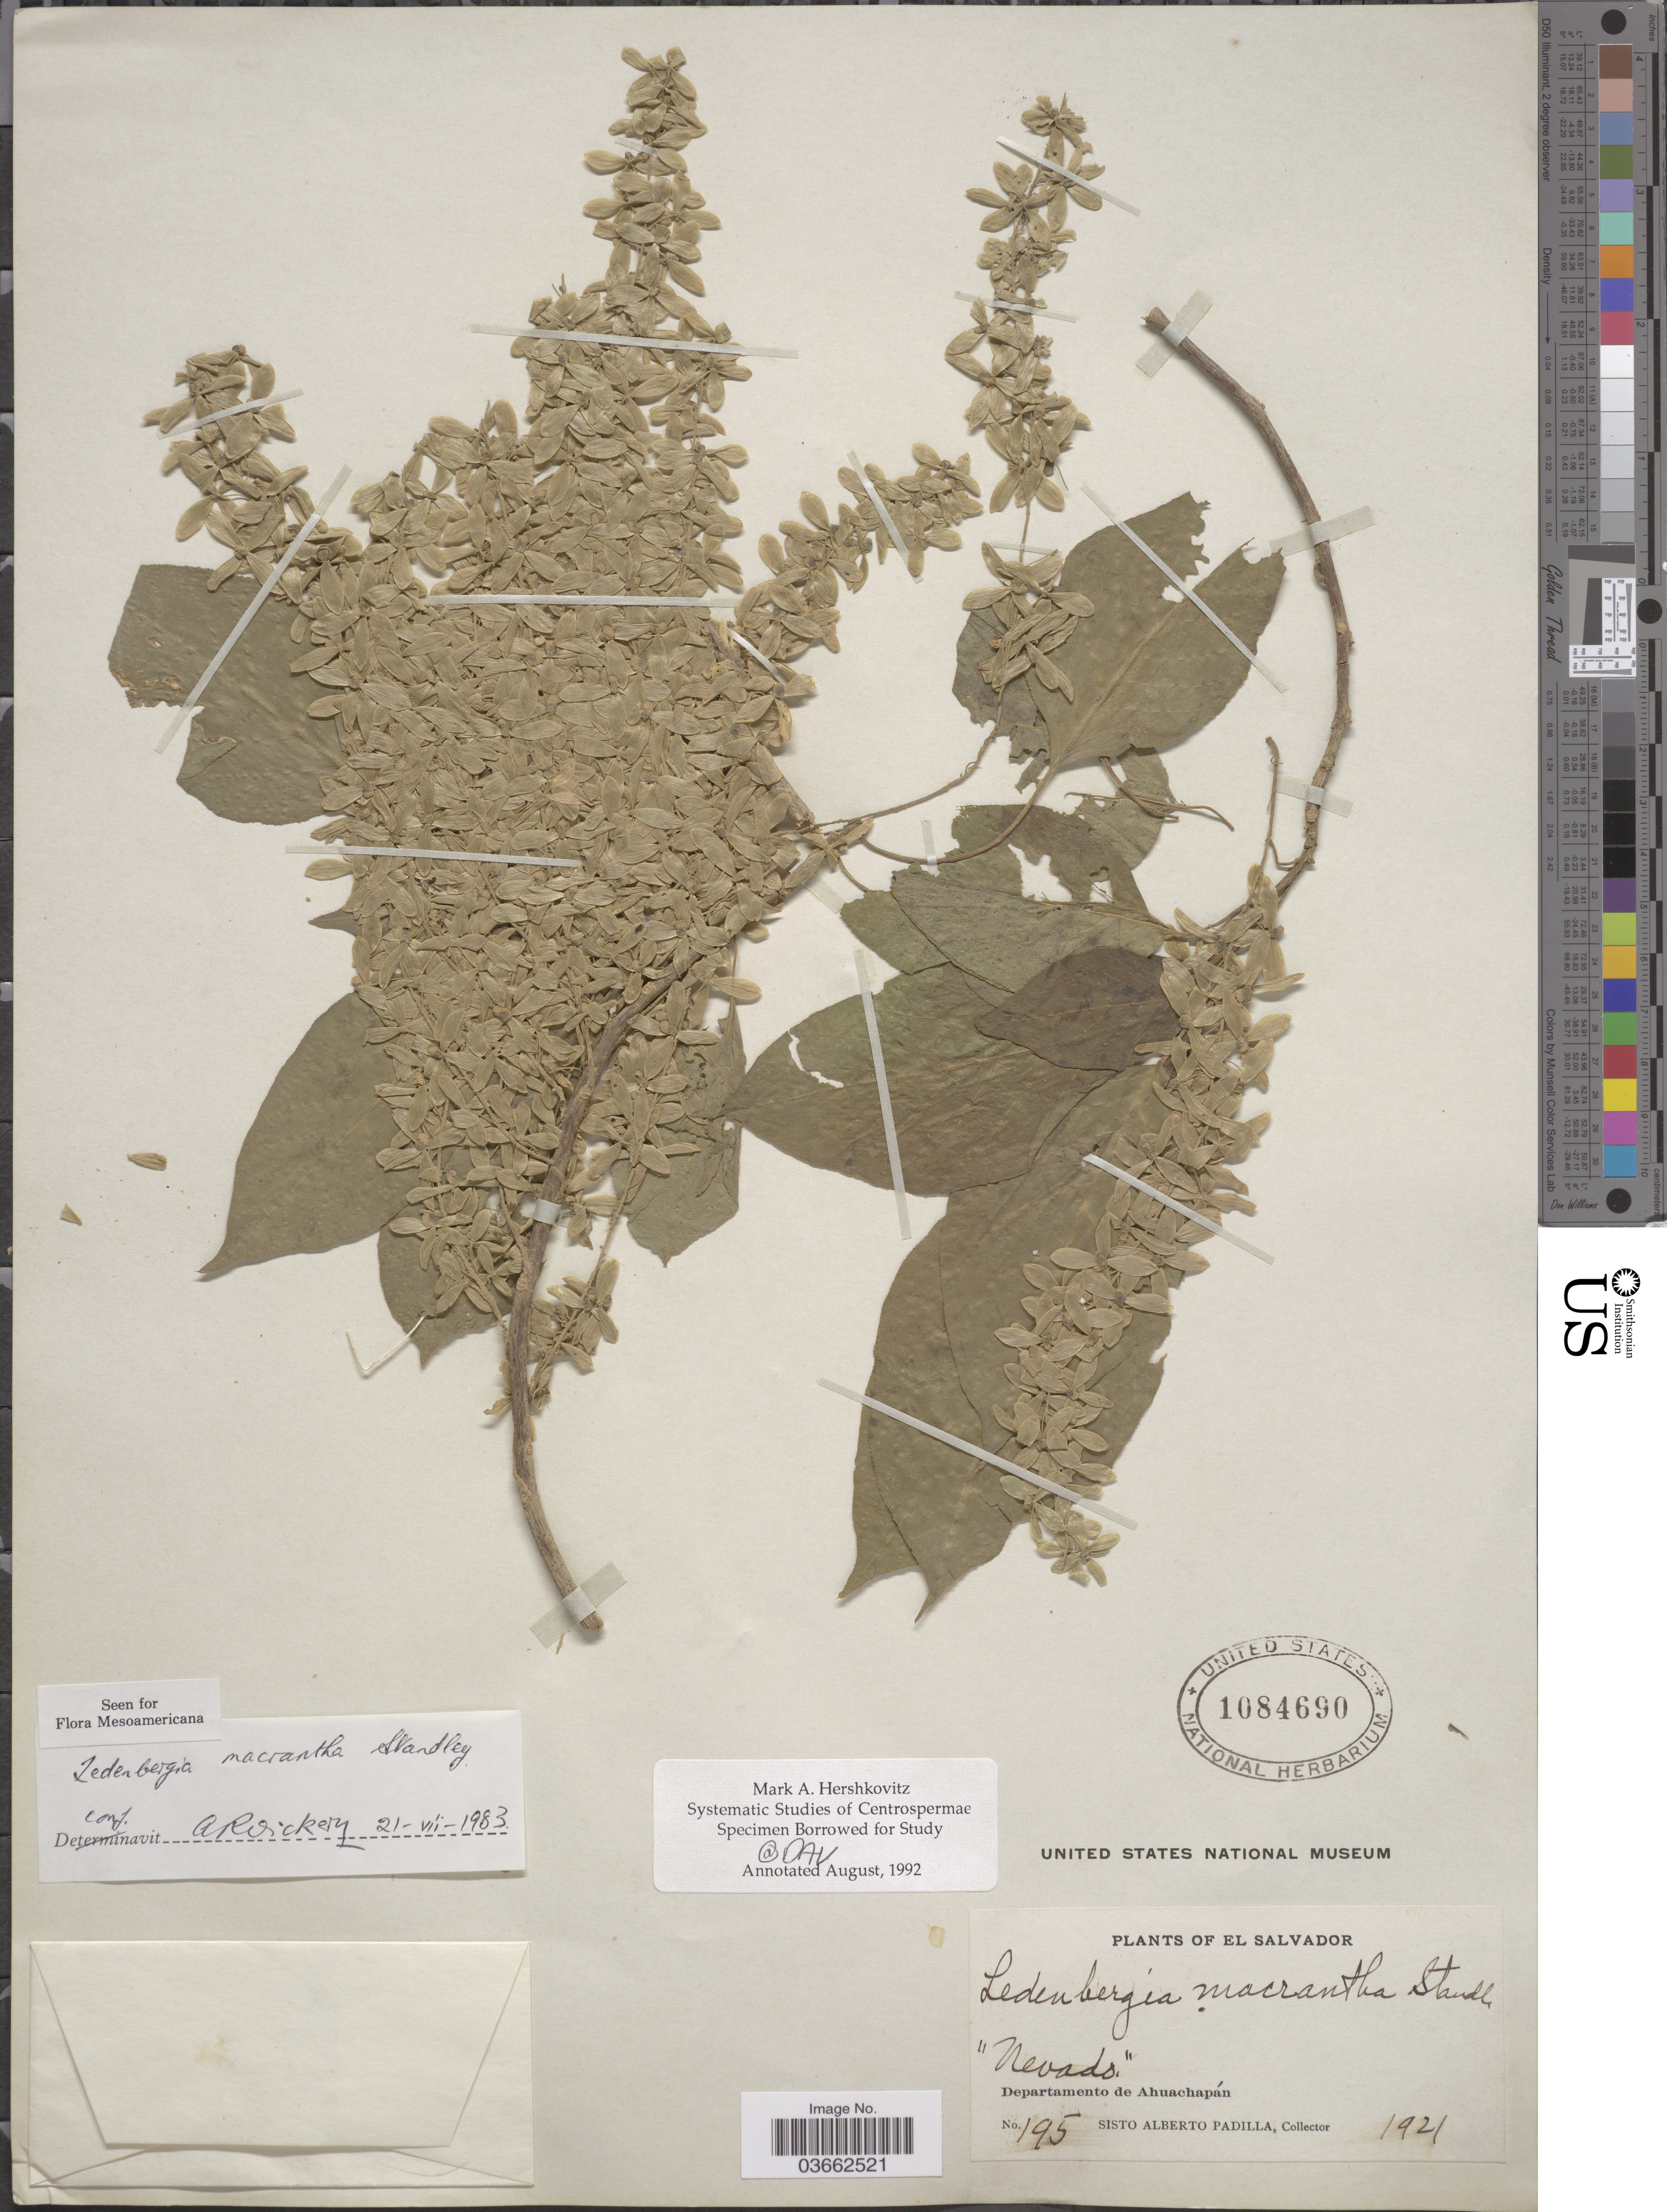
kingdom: Plantae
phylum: Tracheophyta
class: Magnoliopsida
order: Caryophyllales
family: Phytolaccaceae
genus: Flueckigera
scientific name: Flueckigera macrantha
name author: (Standl.) P. Wilson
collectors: S. A. Padilla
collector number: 195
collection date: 1921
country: El Salvador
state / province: Ahuachapan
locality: Departamento de Ahuachapán.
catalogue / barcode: US 1084690